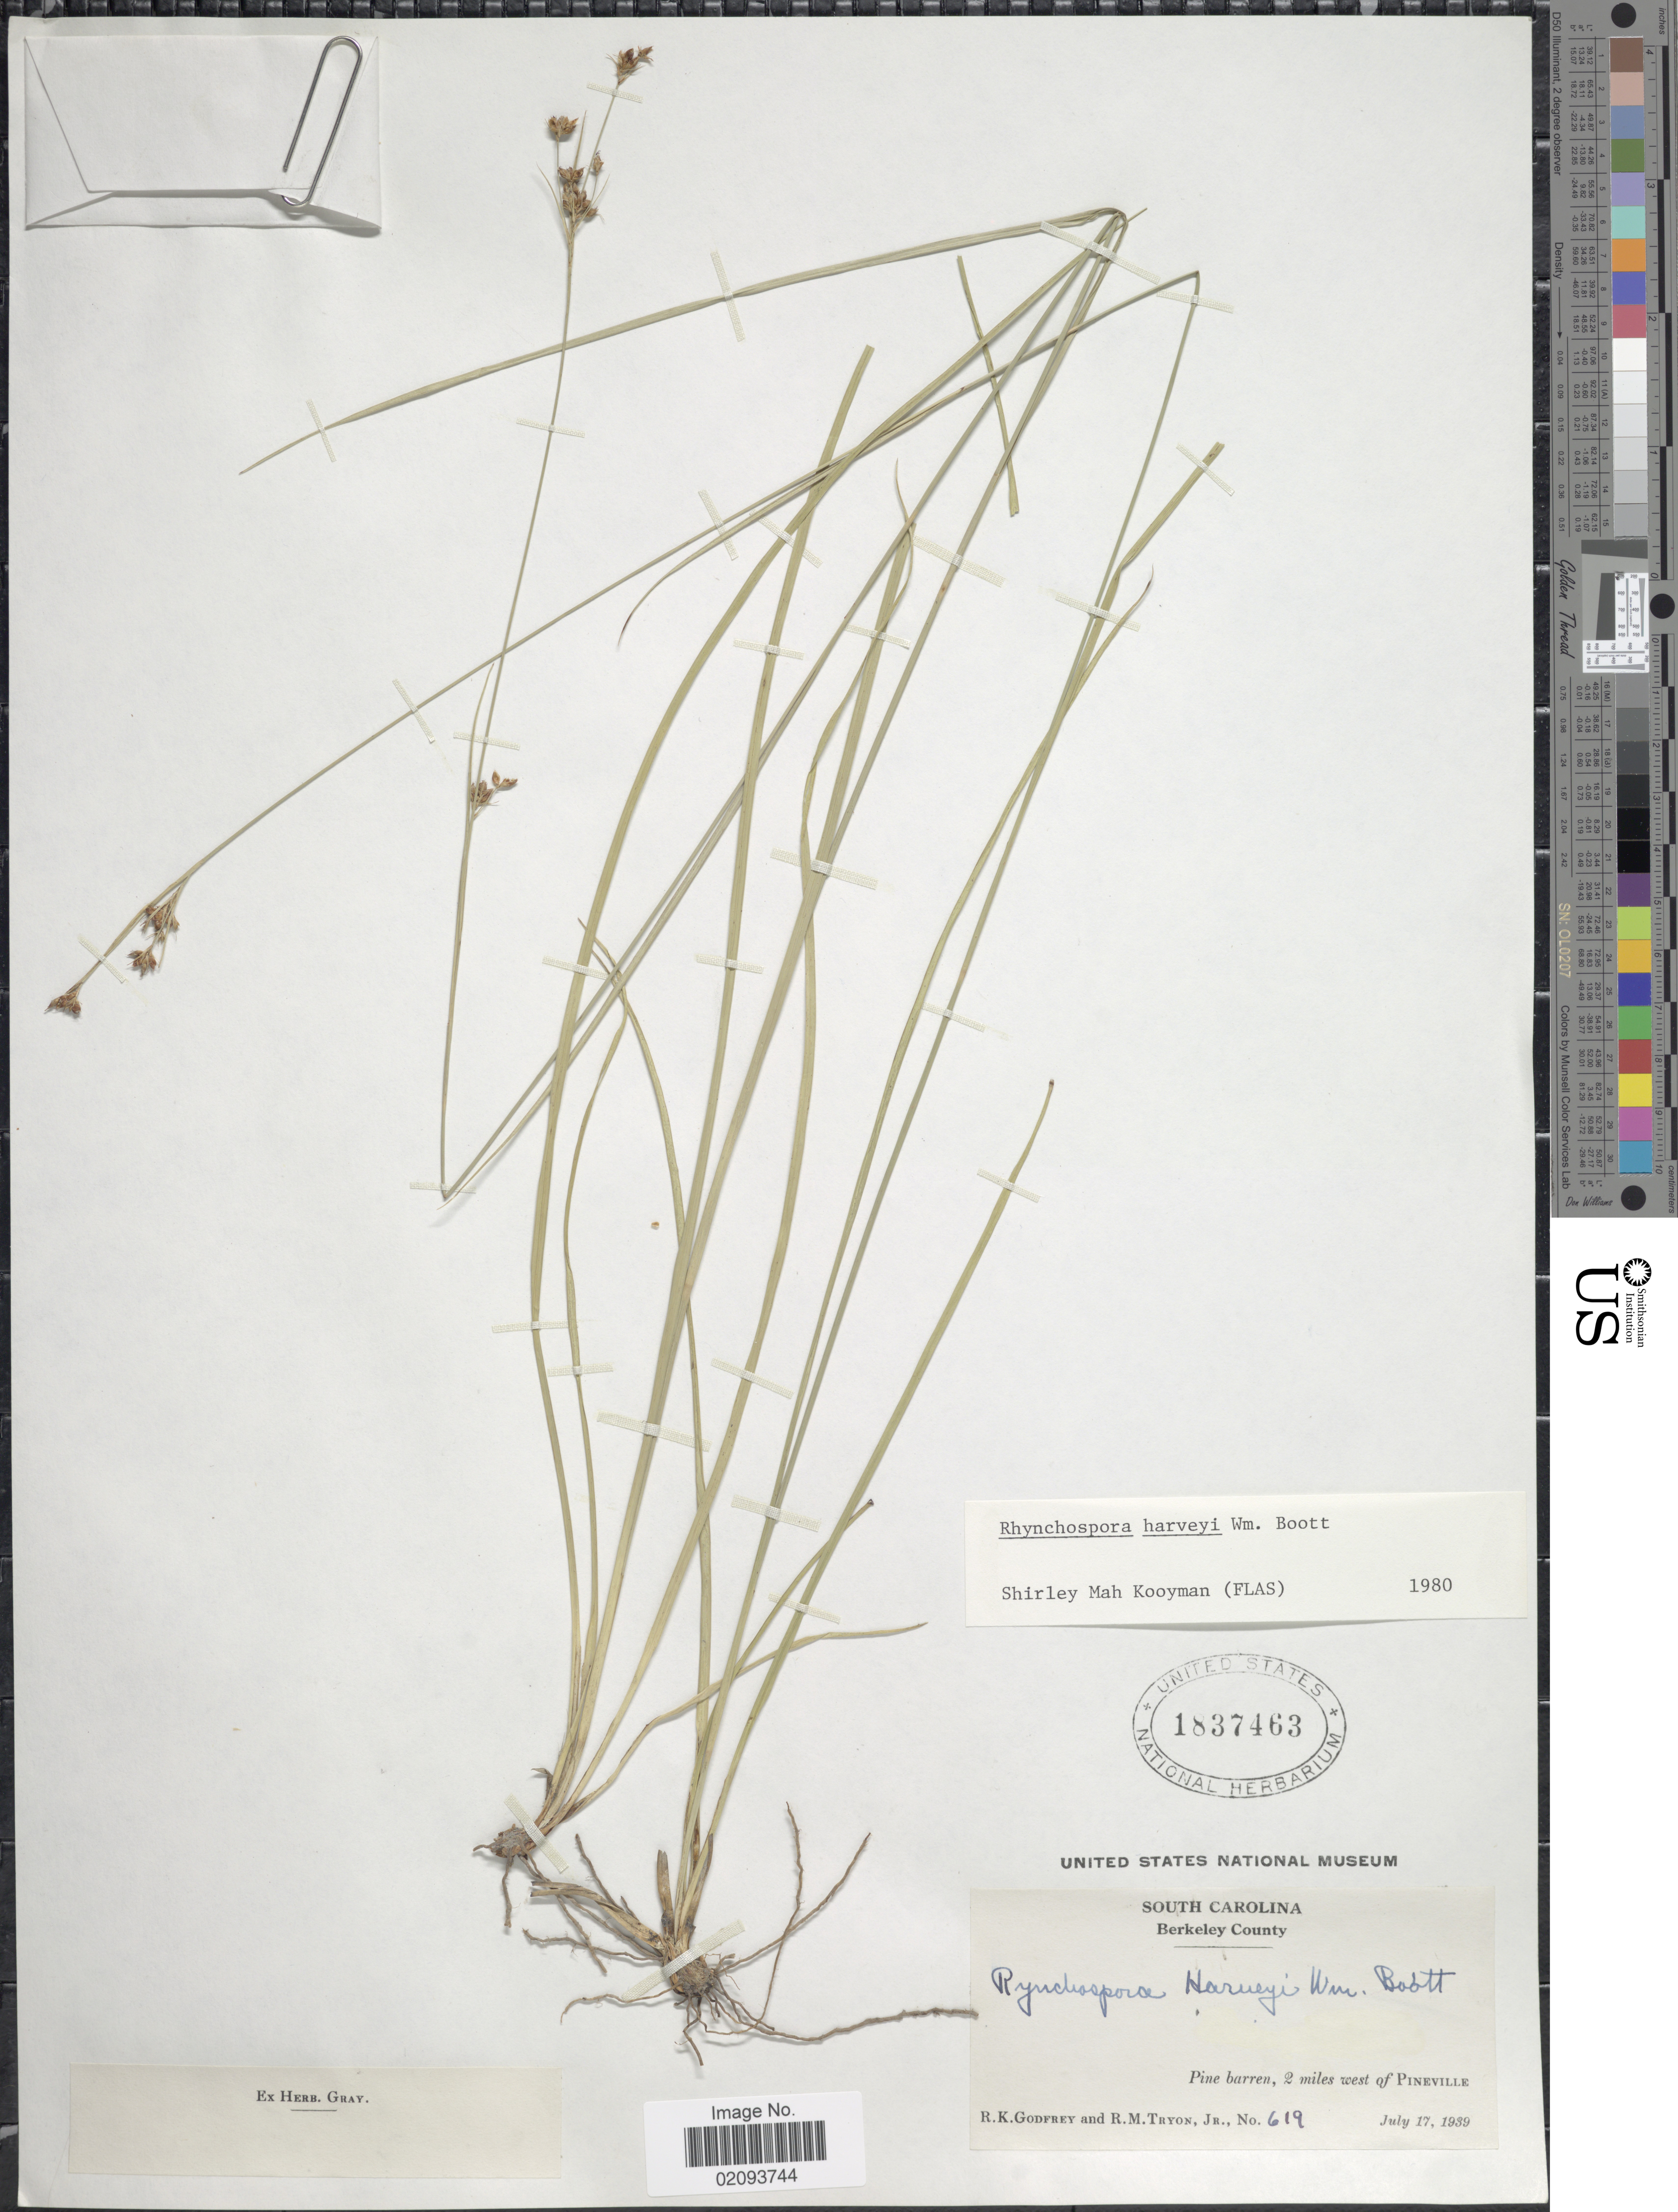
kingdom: Plantae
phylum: Tracheophyta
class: Liliopsida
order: Poales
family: Cyperaceae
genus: Rhynchospora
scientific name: Rhynchospora harveyi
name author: W. Boott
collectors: R. K. Godfrey & R. M. Tryon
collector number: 619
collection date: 1939-07-17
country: United States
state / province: South Carolina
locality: Berkeley County. Pine barren, 2 miles west of Pineville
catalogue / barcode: US 1837463